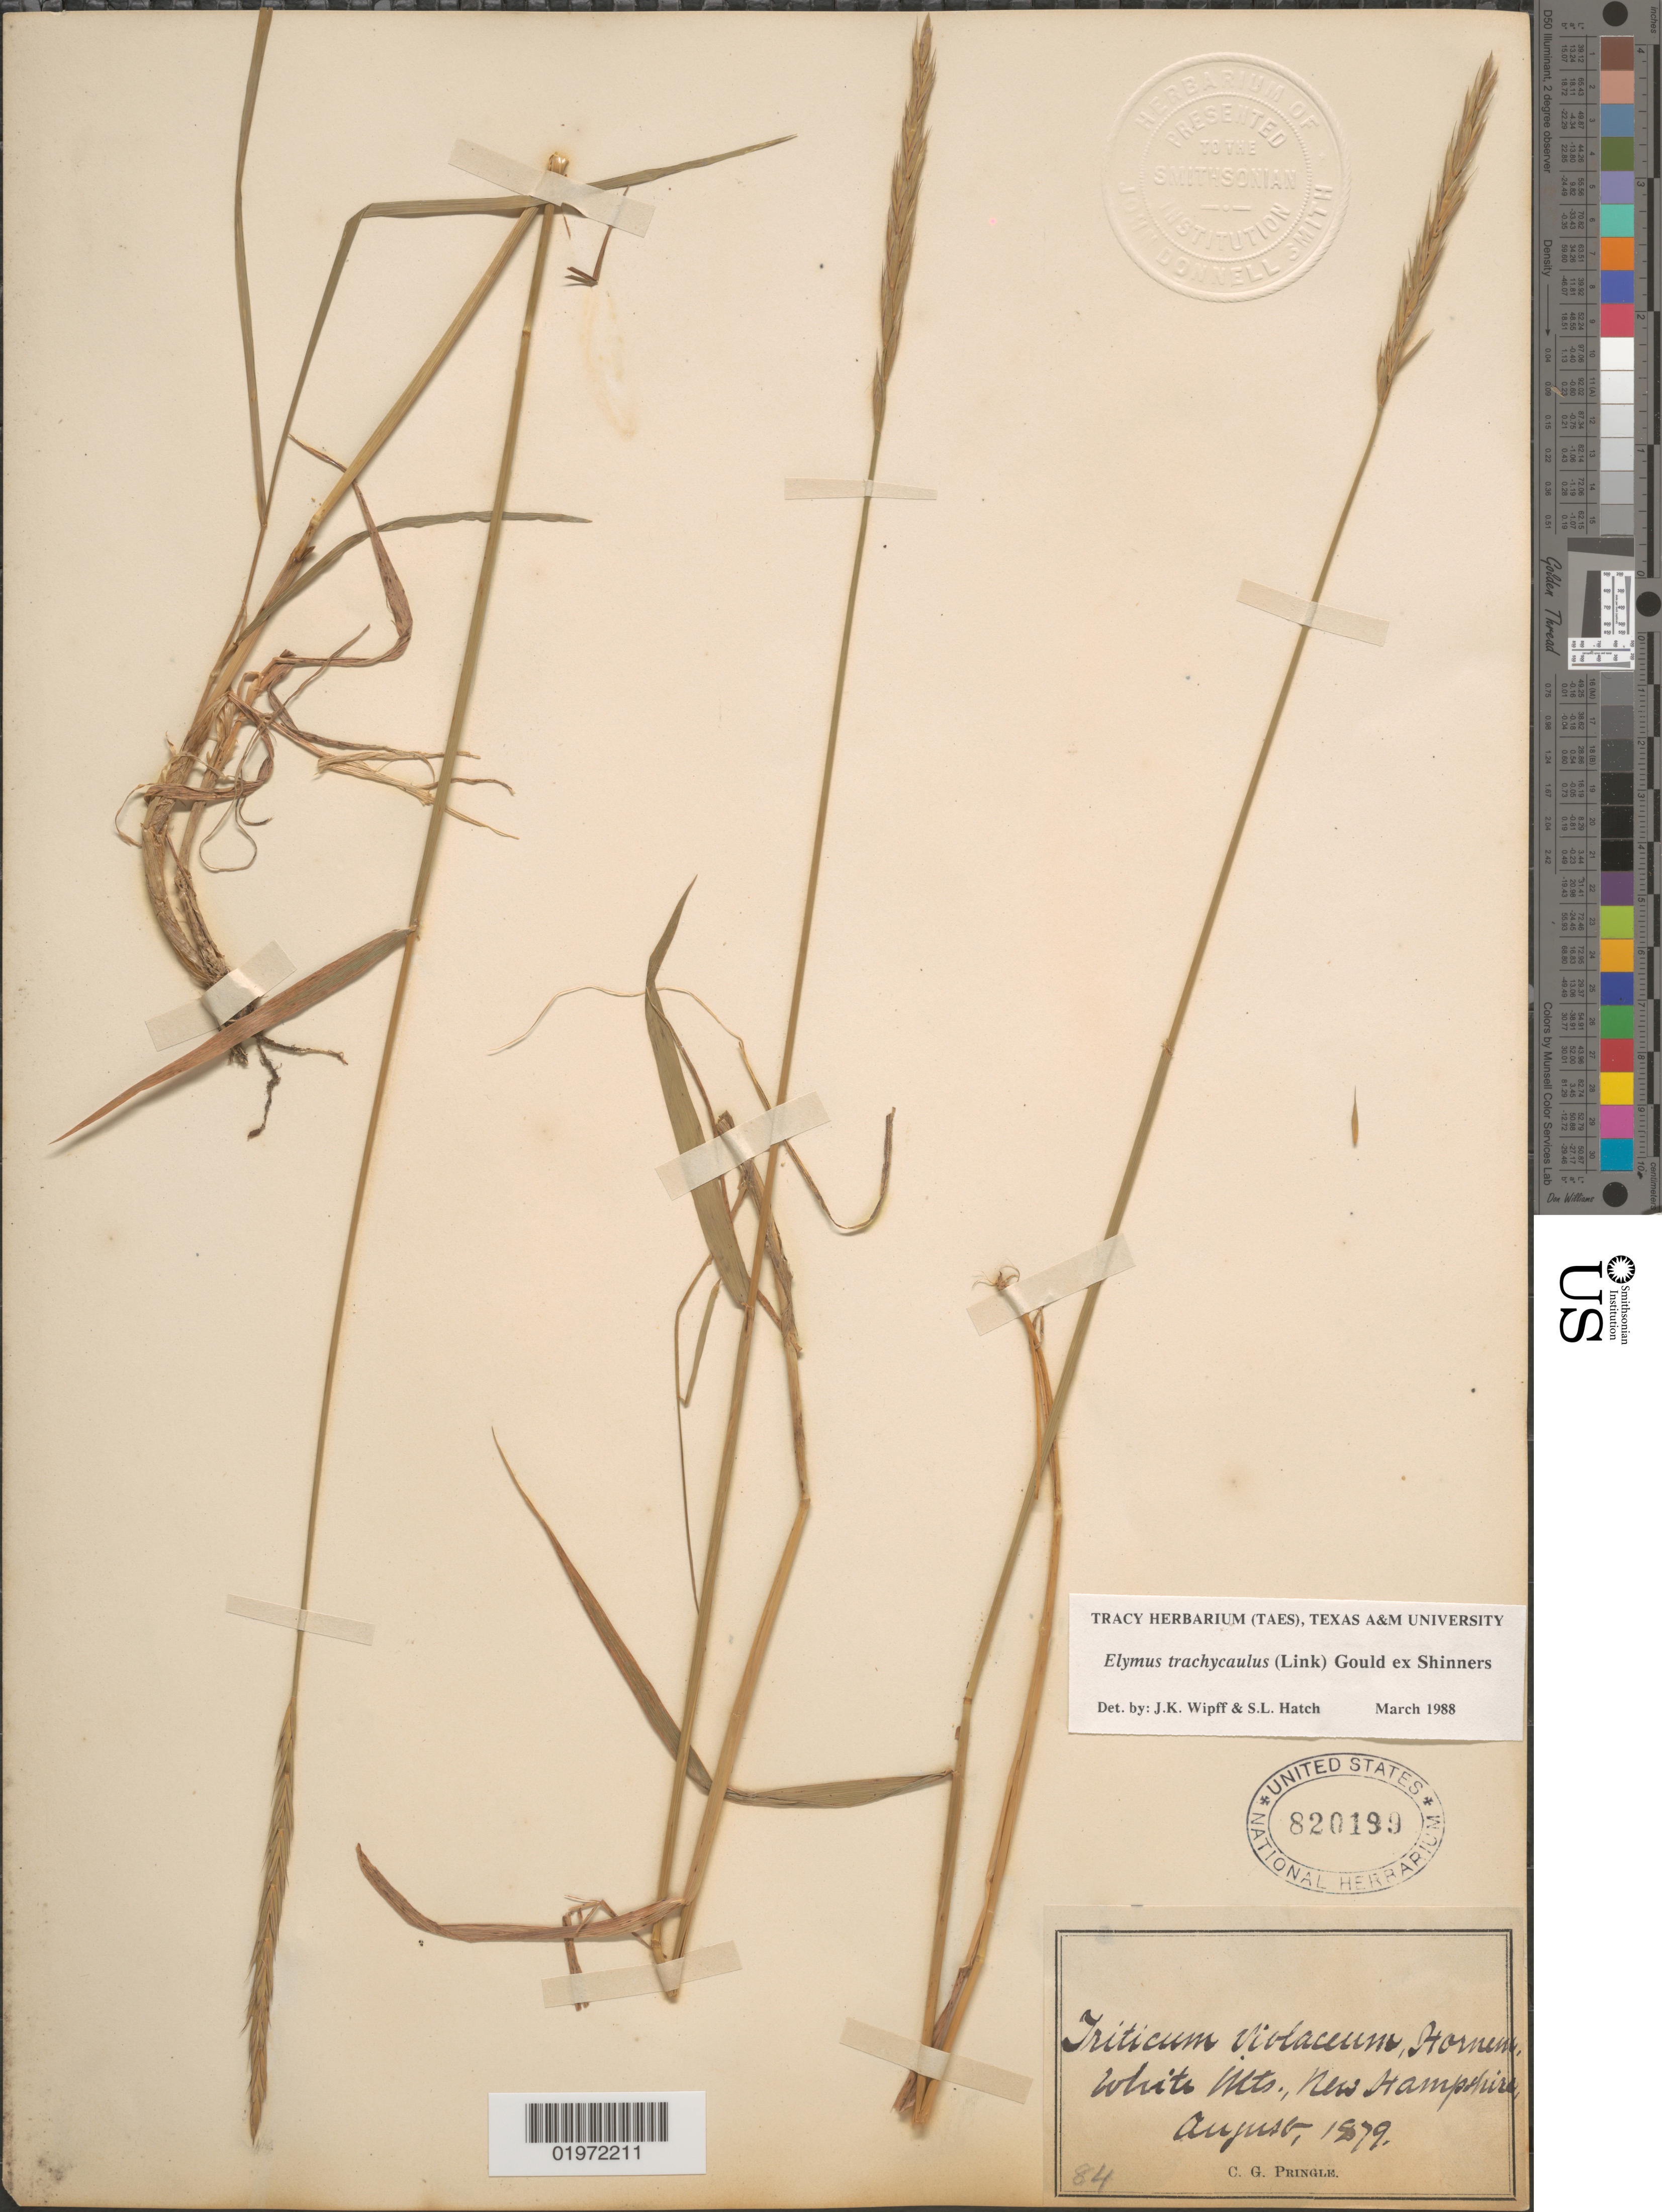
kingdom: Plantae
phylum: Tracheophyta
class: Liliopsida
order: Poales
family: Poaceae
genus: Elymus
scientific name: Elymus trachycaulus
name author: (Link) Gould ex Shinners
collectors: C. G. Pringle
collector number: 84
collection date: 1879-08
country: United States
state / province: New Hampshire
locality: White Mts.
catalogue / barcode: US 820199